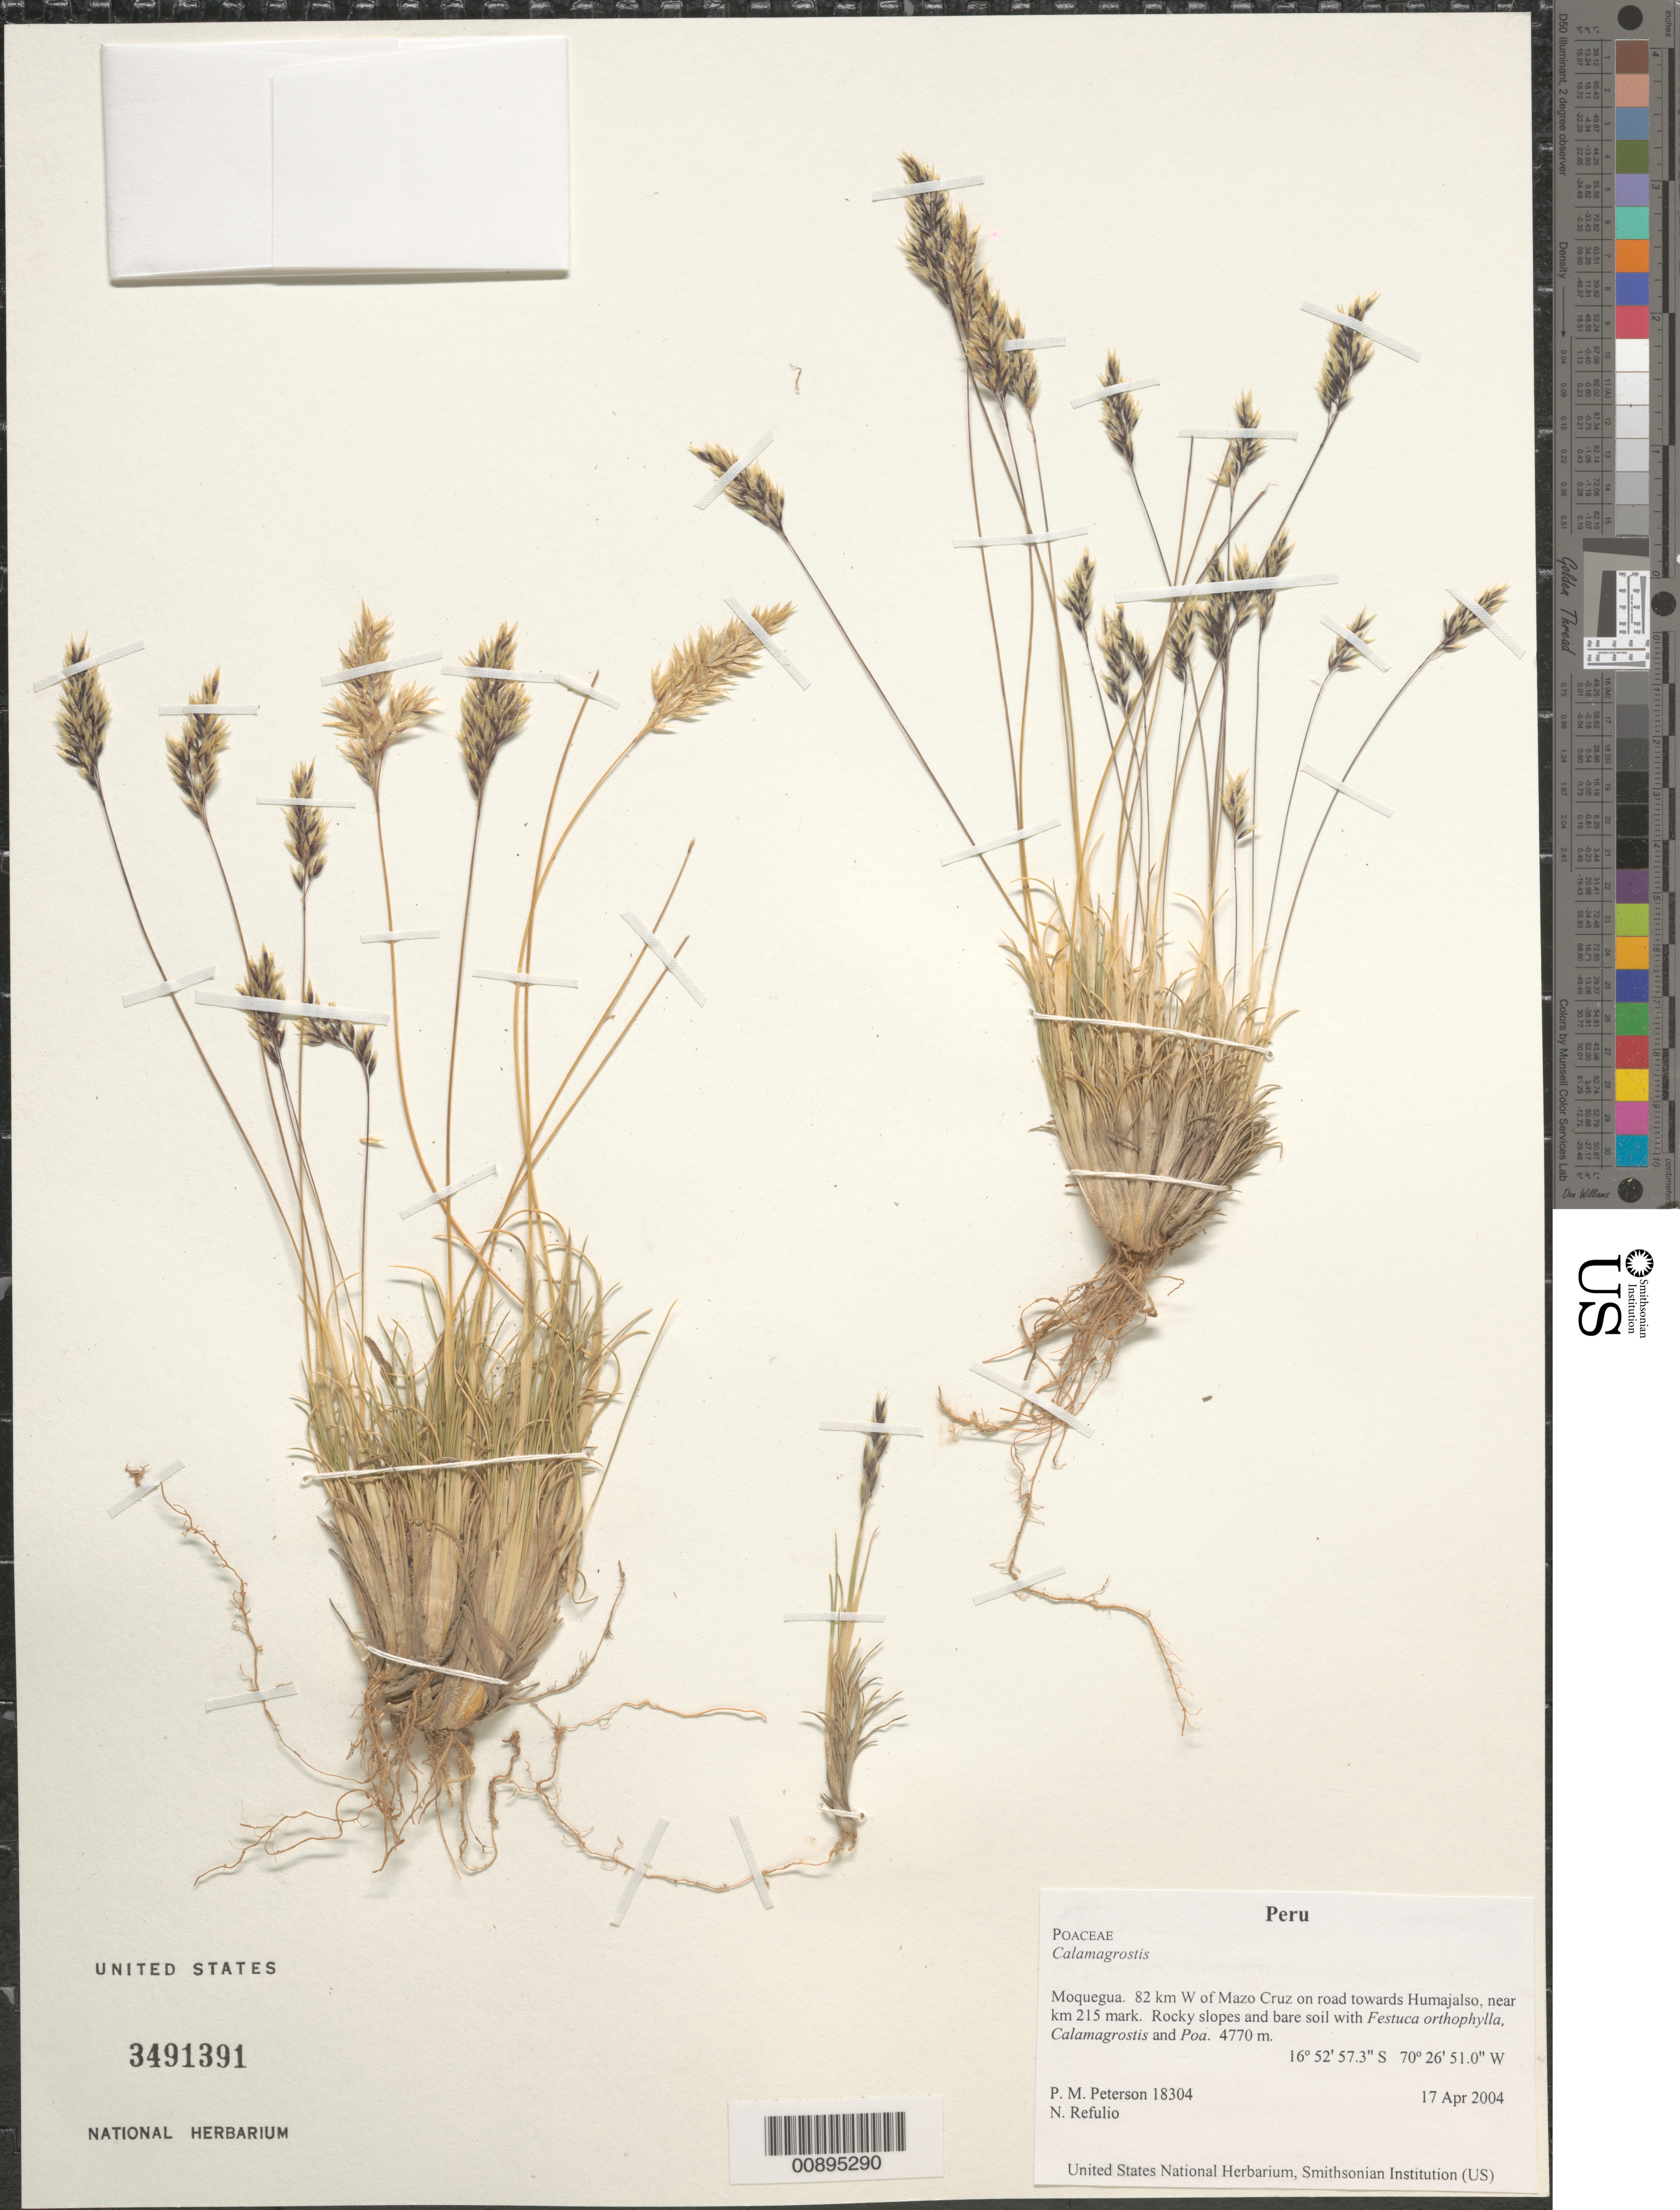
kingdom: Plantae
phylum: Tracheophyta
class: Liliopsida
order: Poales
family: Poaceae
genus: Calamagrostis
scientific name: Calamagrostis sp.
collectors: P. M. Peterson & N. Refulio-Rodríguez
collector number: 18304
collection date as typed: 17 Apr 2004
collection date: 2004-04-17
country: Peru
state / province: Moquegua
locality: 82 km W of Mazo Cruz on road towards Humajalso, near km 215 mark. Rocky slopes and bare soil with Festuca orthophylla, Calamagrostis and Poa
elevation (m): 4770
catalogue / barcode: US 3491391